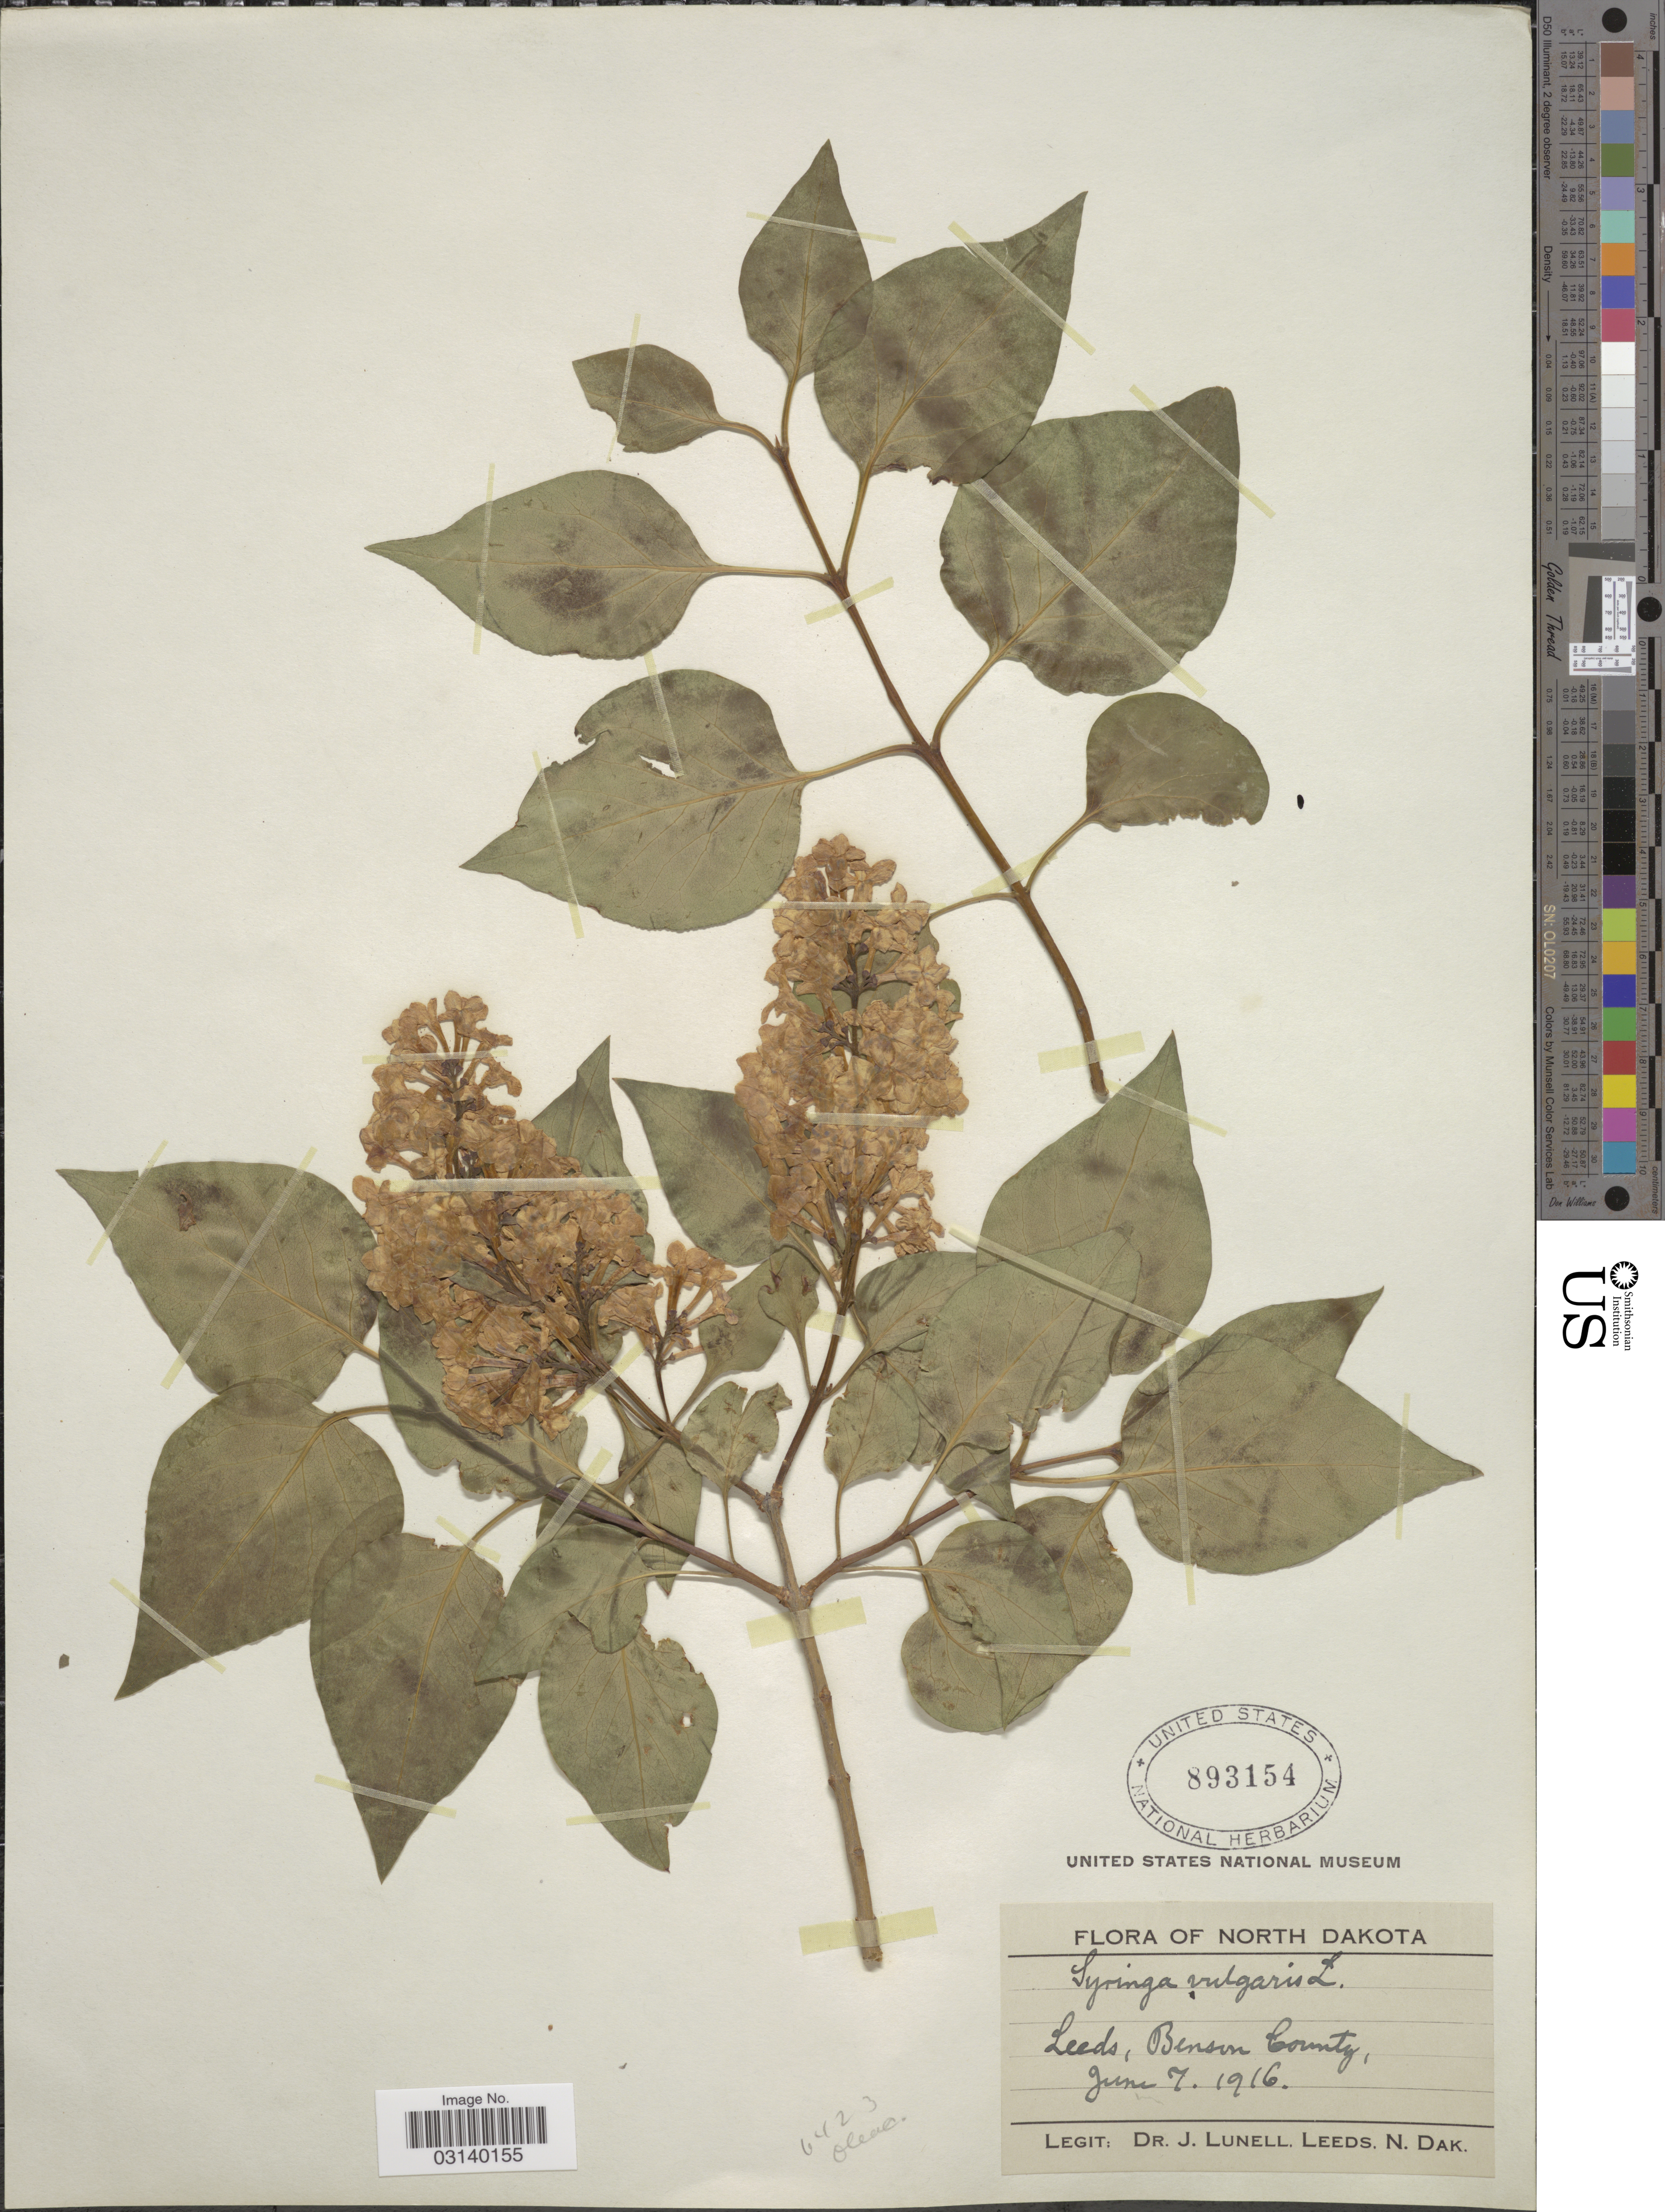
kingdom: Plantae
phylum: Tracheophyta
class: Magnoliopsida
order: Lamiales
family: Oleaceae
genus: Syringa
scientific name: Syringa vulgaris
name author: L.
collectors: J. Lunell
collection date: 1916-06-07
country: United States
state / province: North Dakota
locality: Leeds, Benson County.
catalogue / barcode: US 893154